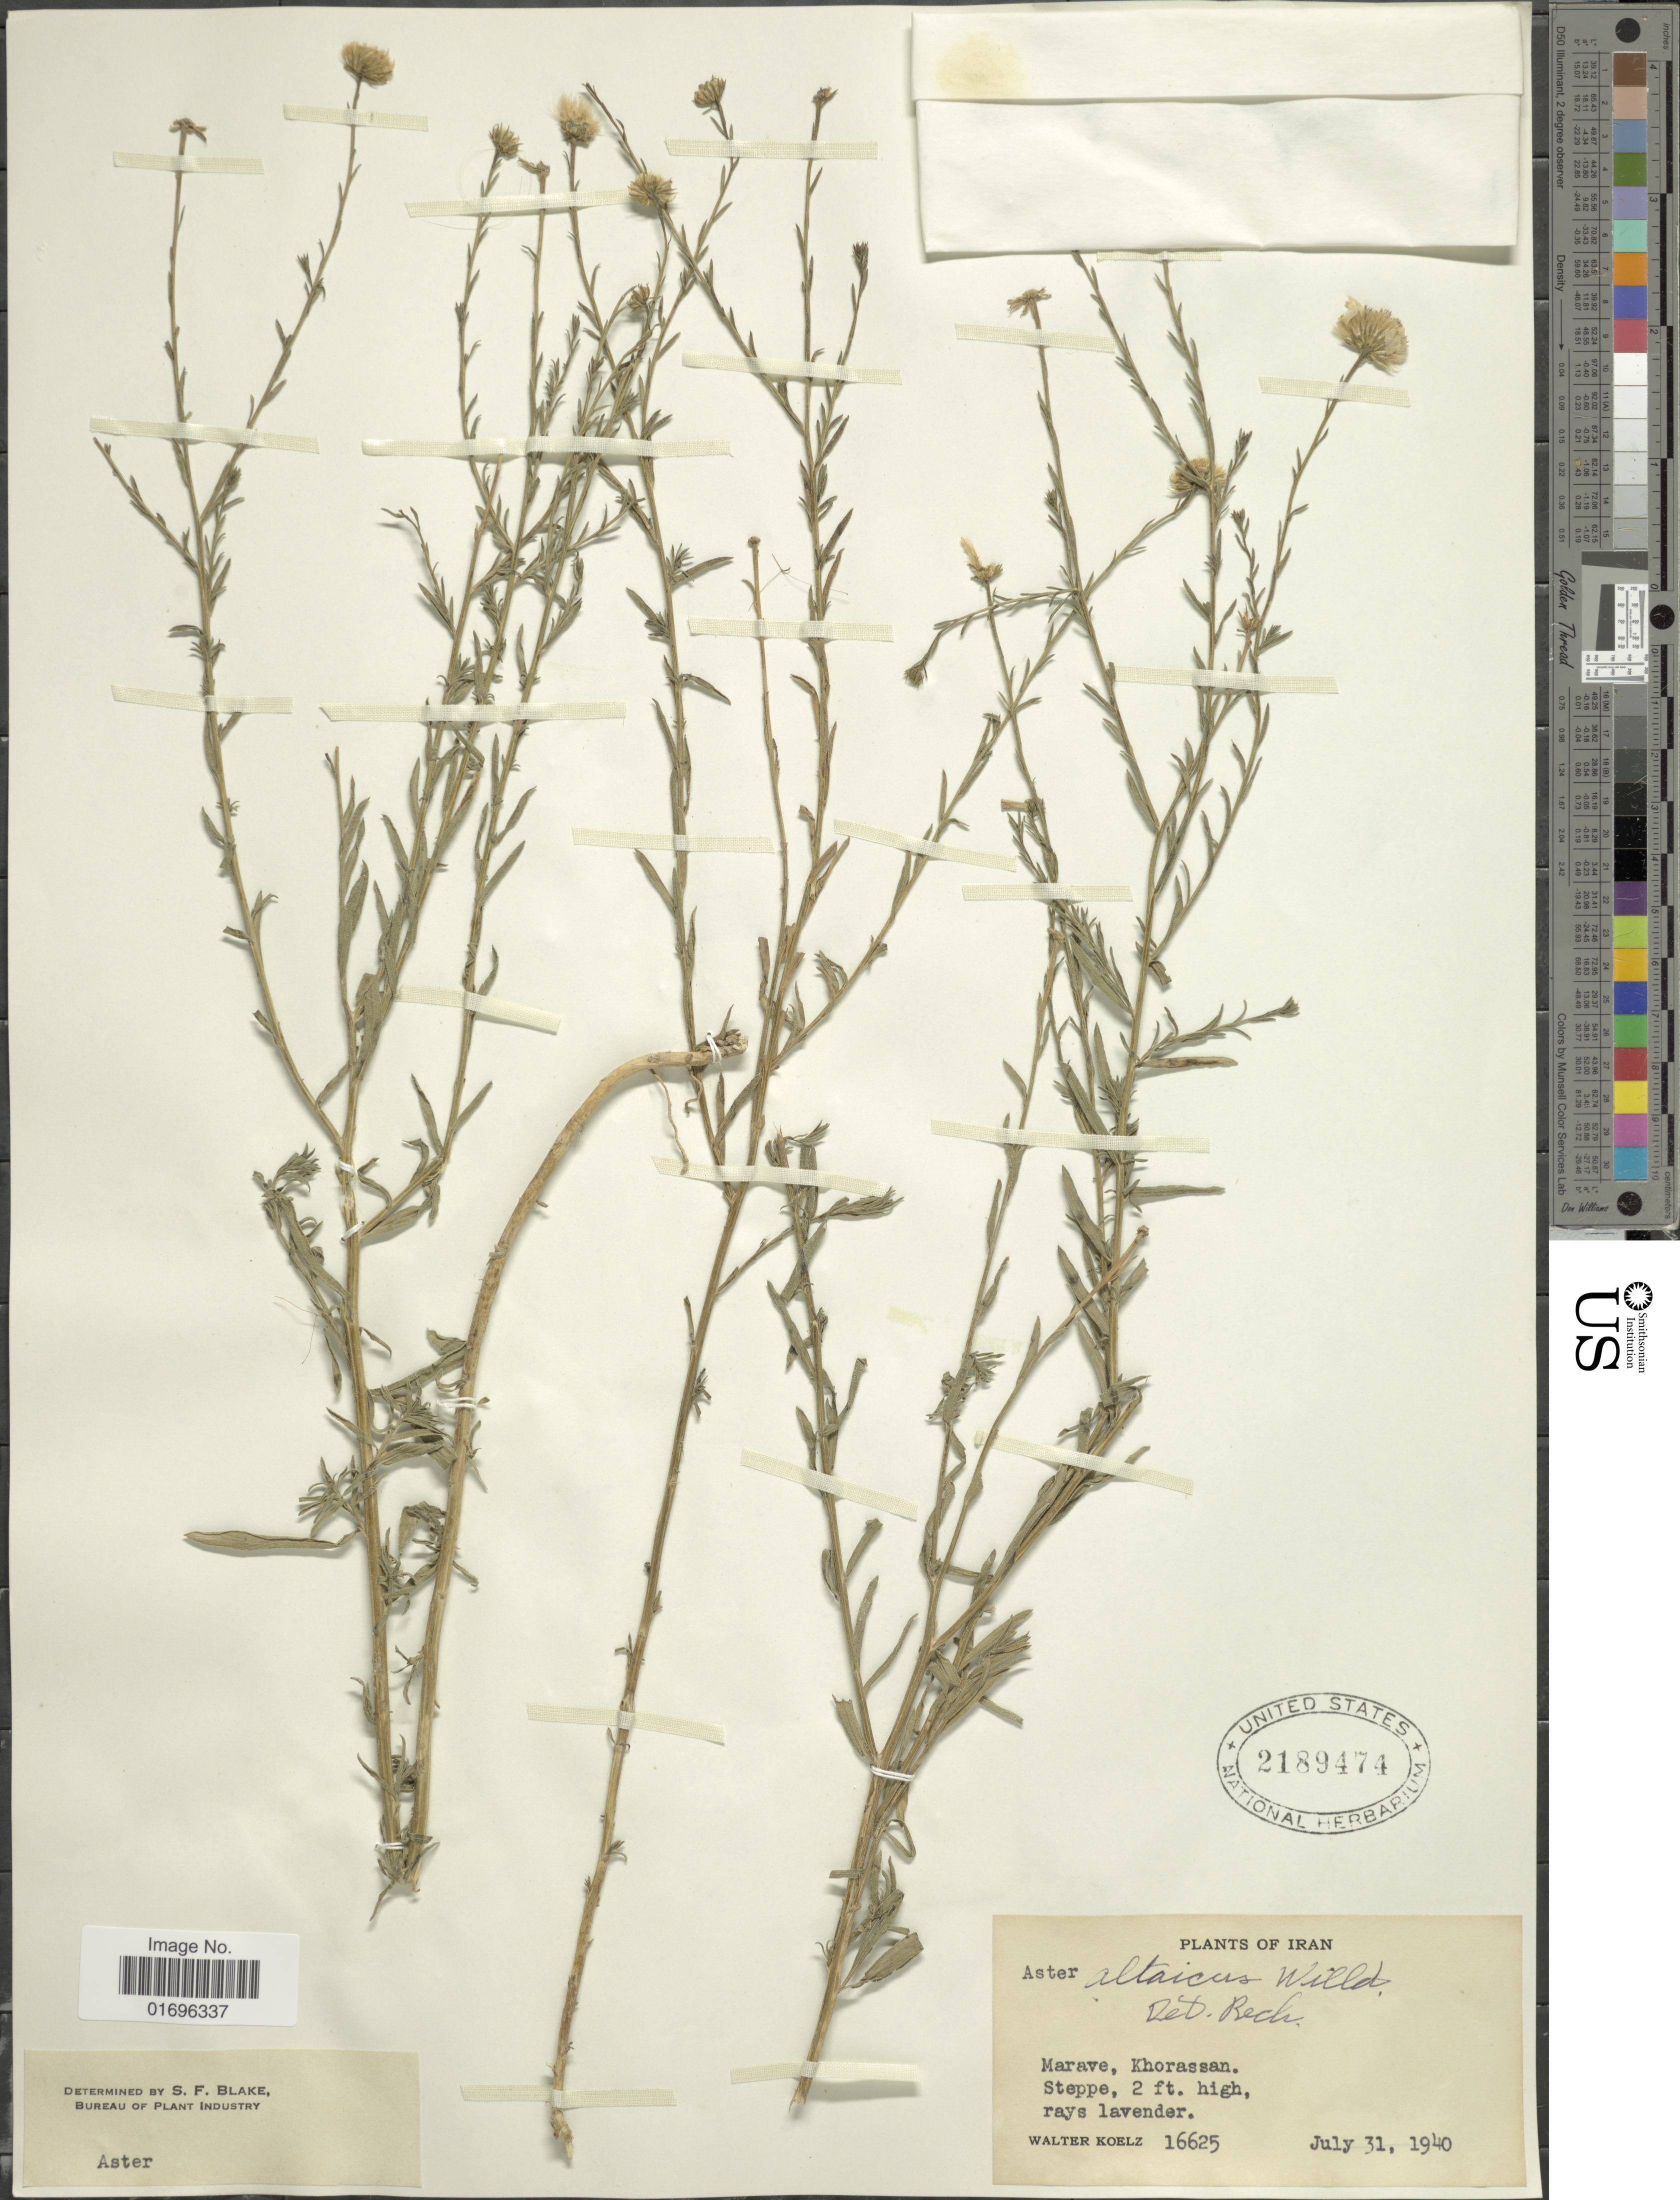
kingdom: Plantae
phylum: Tracheophyta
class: Magnoliopsida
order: Asterales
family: Asteraceae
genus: Aster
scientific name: Aster altaicus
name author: Willd.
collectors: W. N. Koelz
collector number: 16625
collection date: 1940-07-31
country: Iran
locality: Marave, Khorassan, steppe.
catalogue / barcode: US 2189474